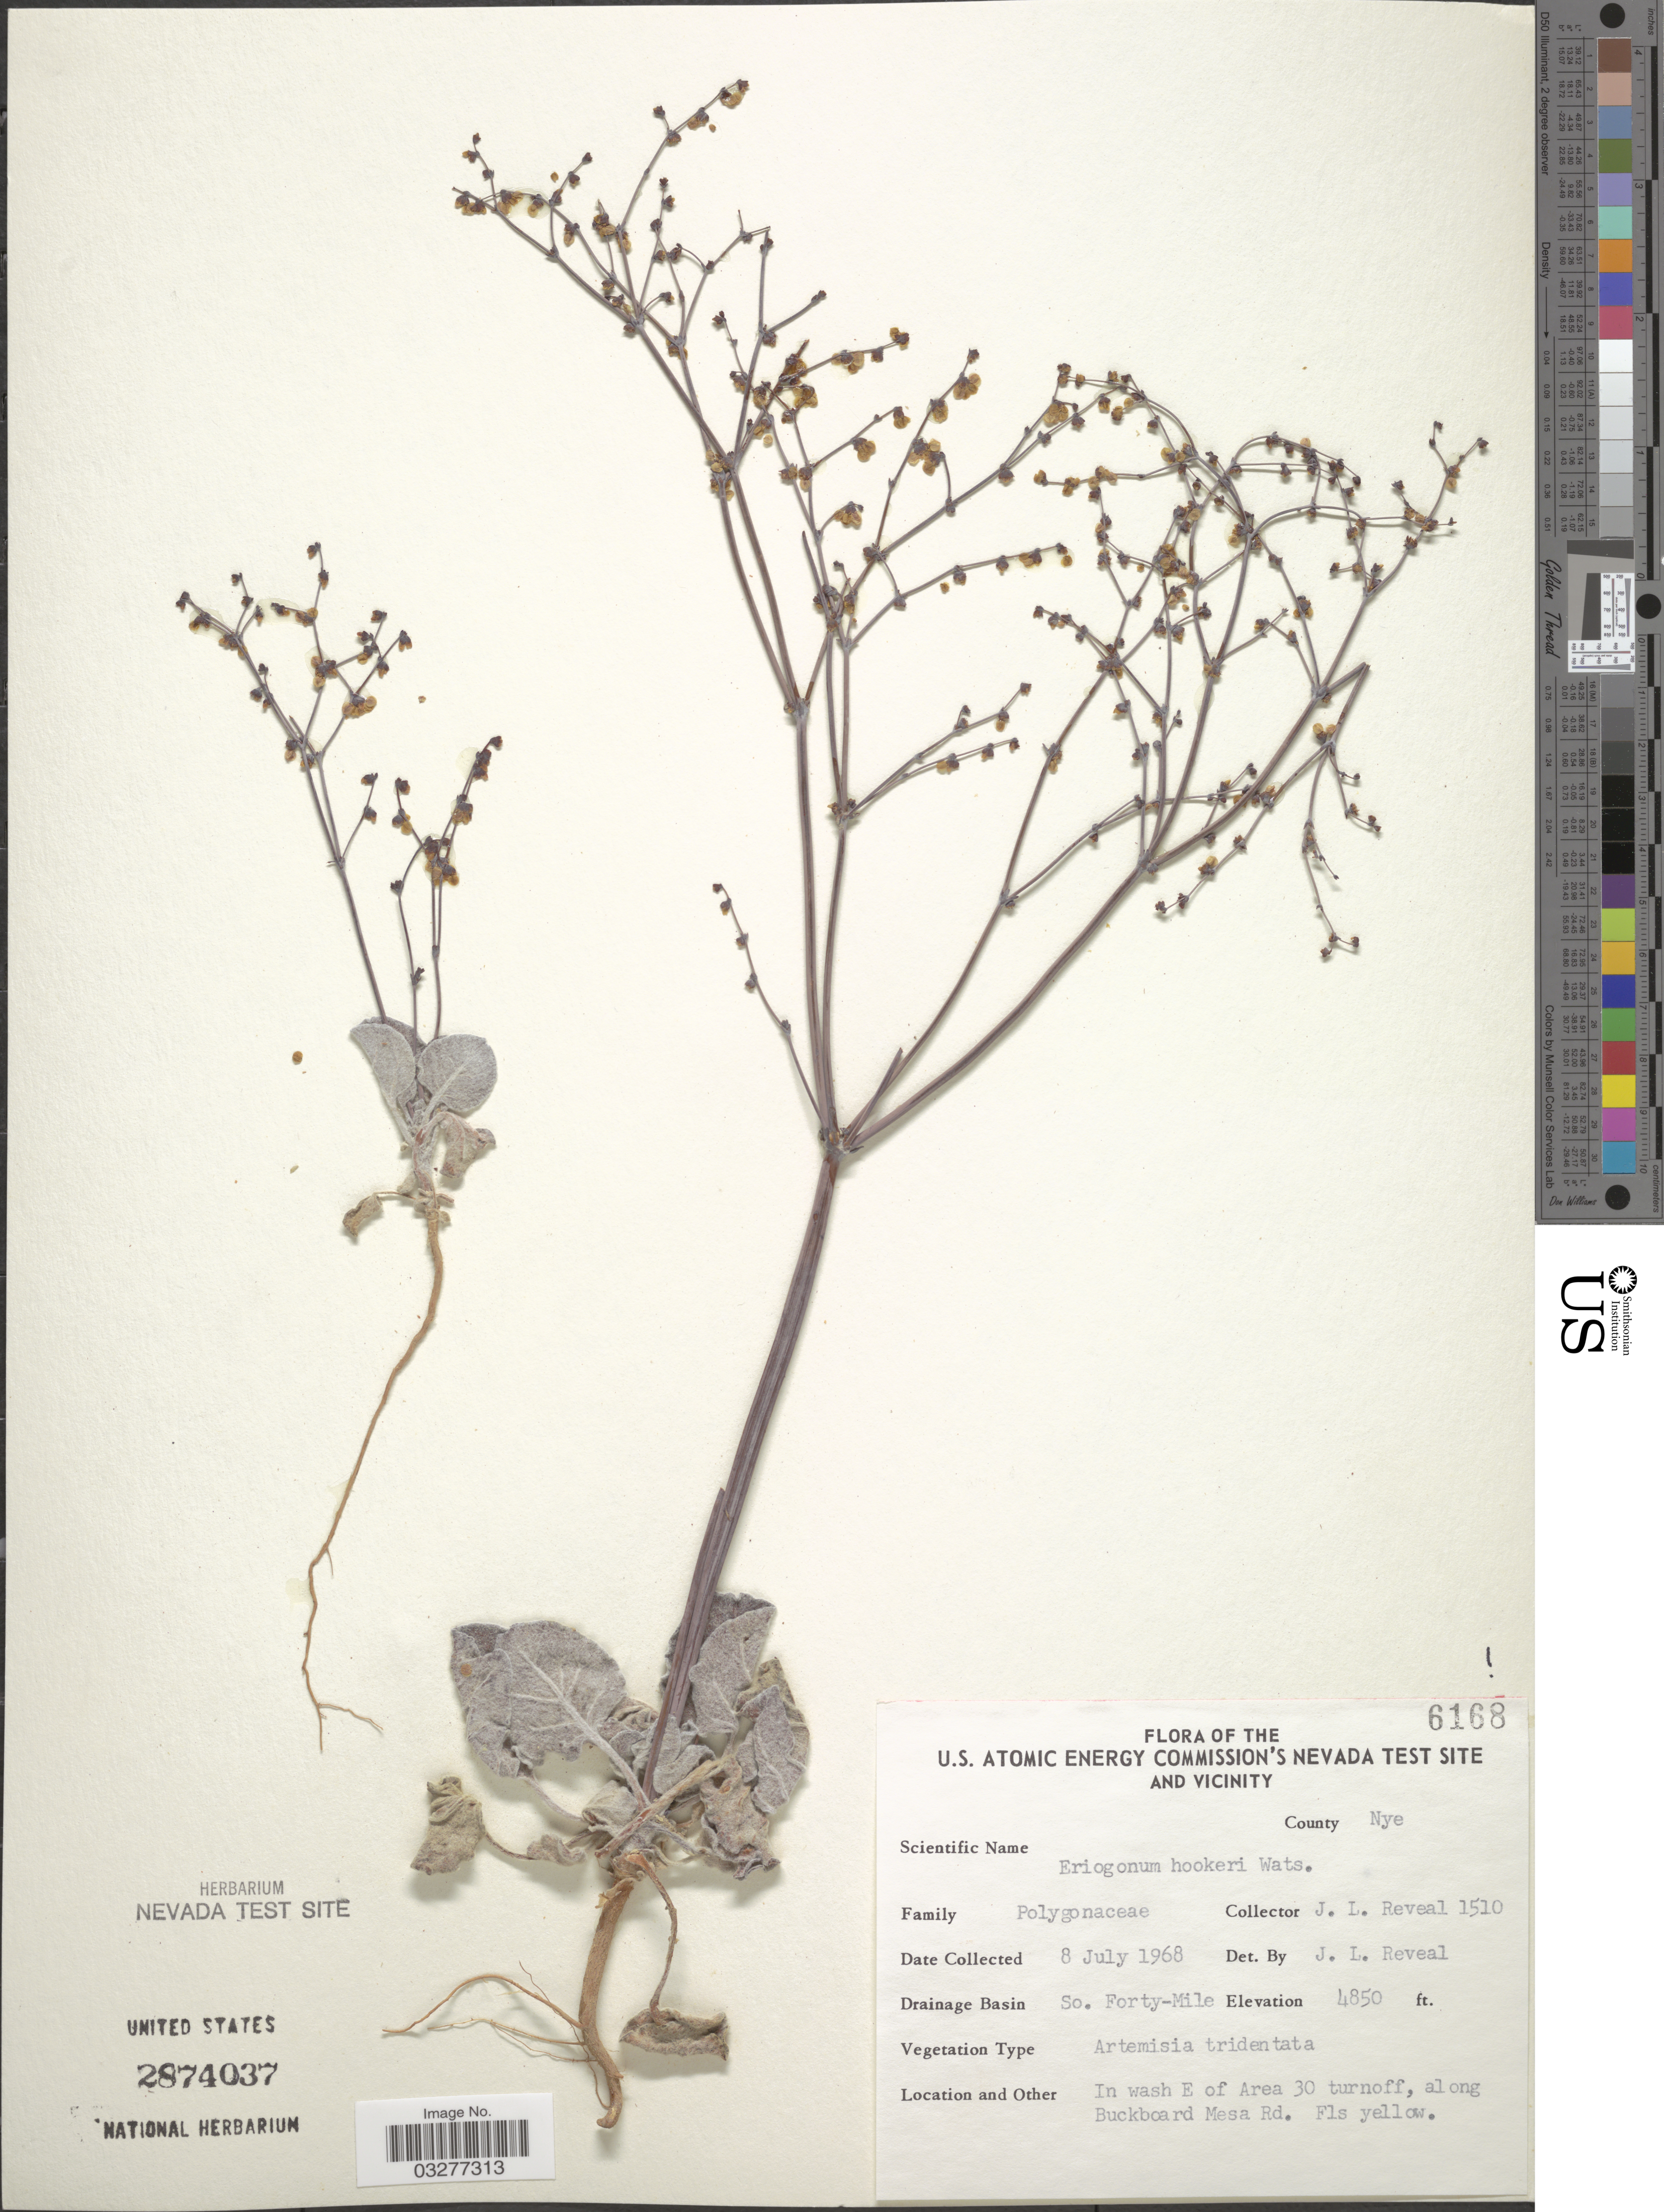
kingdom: Plantae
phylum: Tracheophyta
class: Magnoliopsida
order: Caryophyllales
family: Polygonaceae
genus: Eriogonum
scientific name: Eriogonum hookeri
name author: S. Watson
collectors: J. L. Reveal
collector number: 1510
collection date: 1968-07-08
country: United States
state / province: Nevada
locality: U. S. Atomic Energy Commission's Nevada Test Site and Vicinity. County Nye. Drainage Basin So. Forty-Mile. In wash E of Area 30 turnoff, along Buckboard Mesa Rd.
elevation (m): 1478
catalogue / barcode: US 2874037